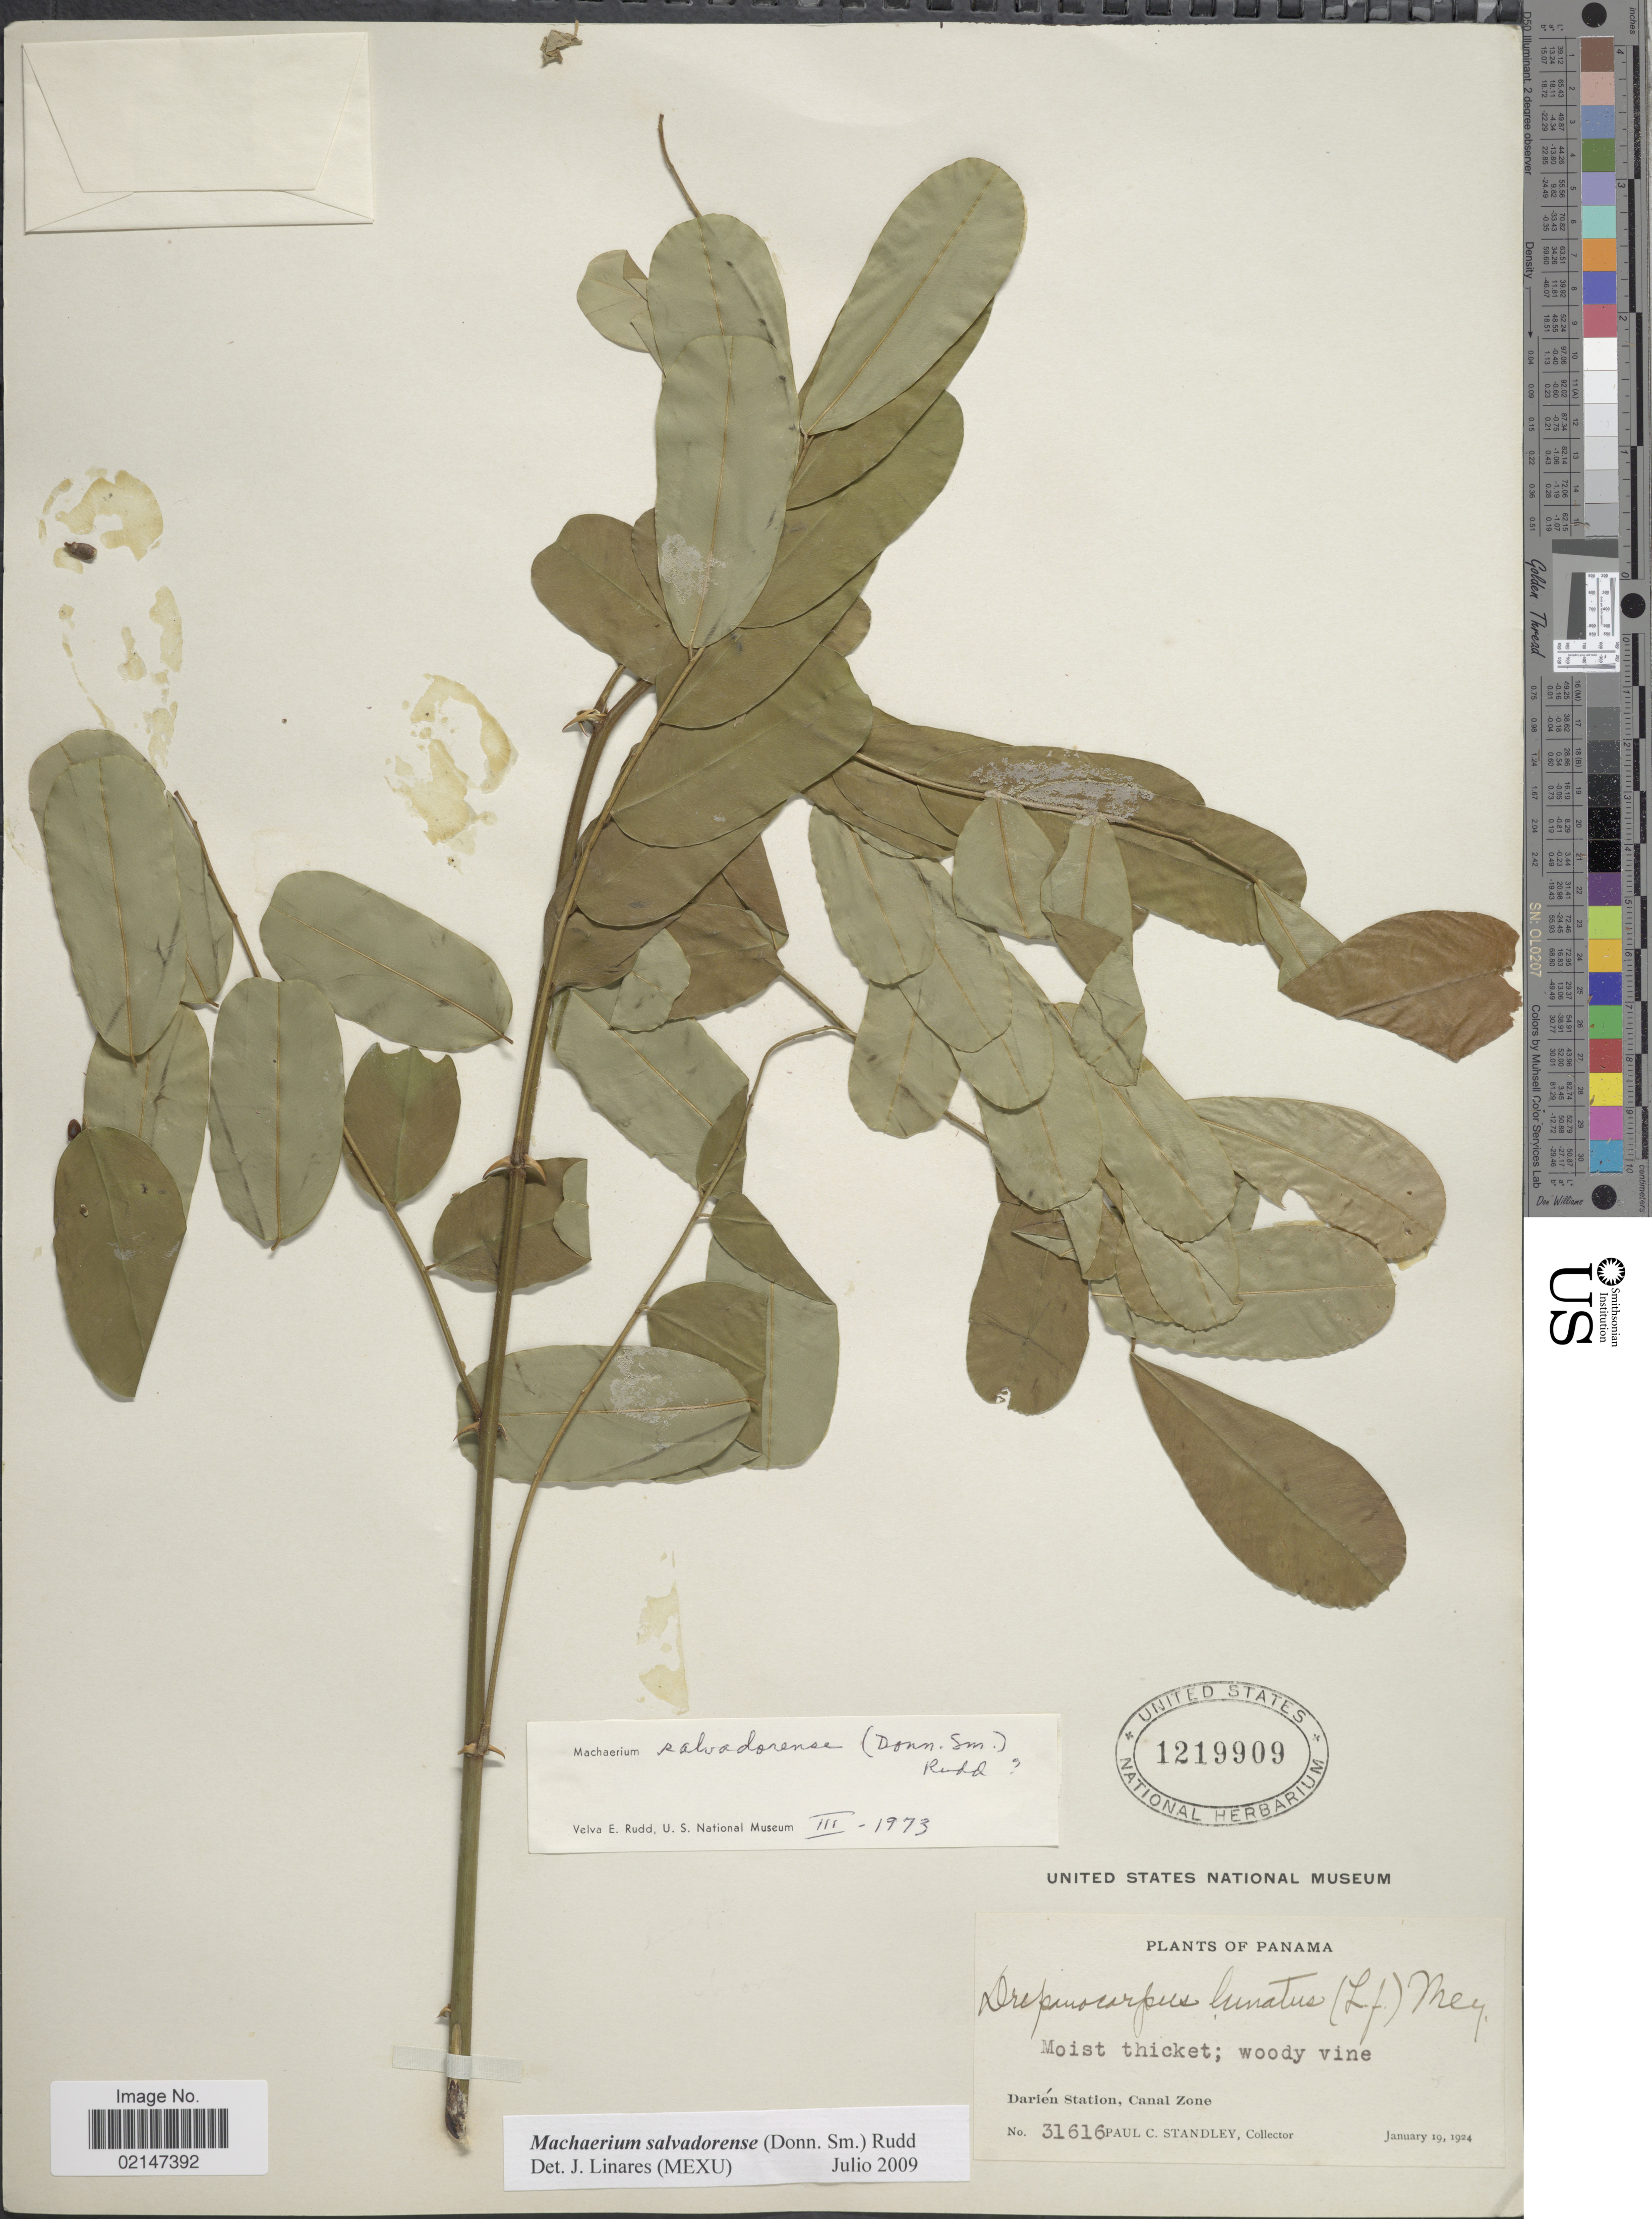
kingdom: Plantae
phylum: Tracheophyta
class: Magnoliopsida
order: Fabales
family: Fabaceae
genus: Machaerium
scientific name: Machaerium salvadorense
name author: (Donn. Sm.) Rudd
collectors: P. C. Standley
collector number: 31616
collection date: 1924-01-19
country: Panama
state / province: Colón / Panamá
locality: Darien Station, Canal Zone.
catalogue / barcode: US 1219909